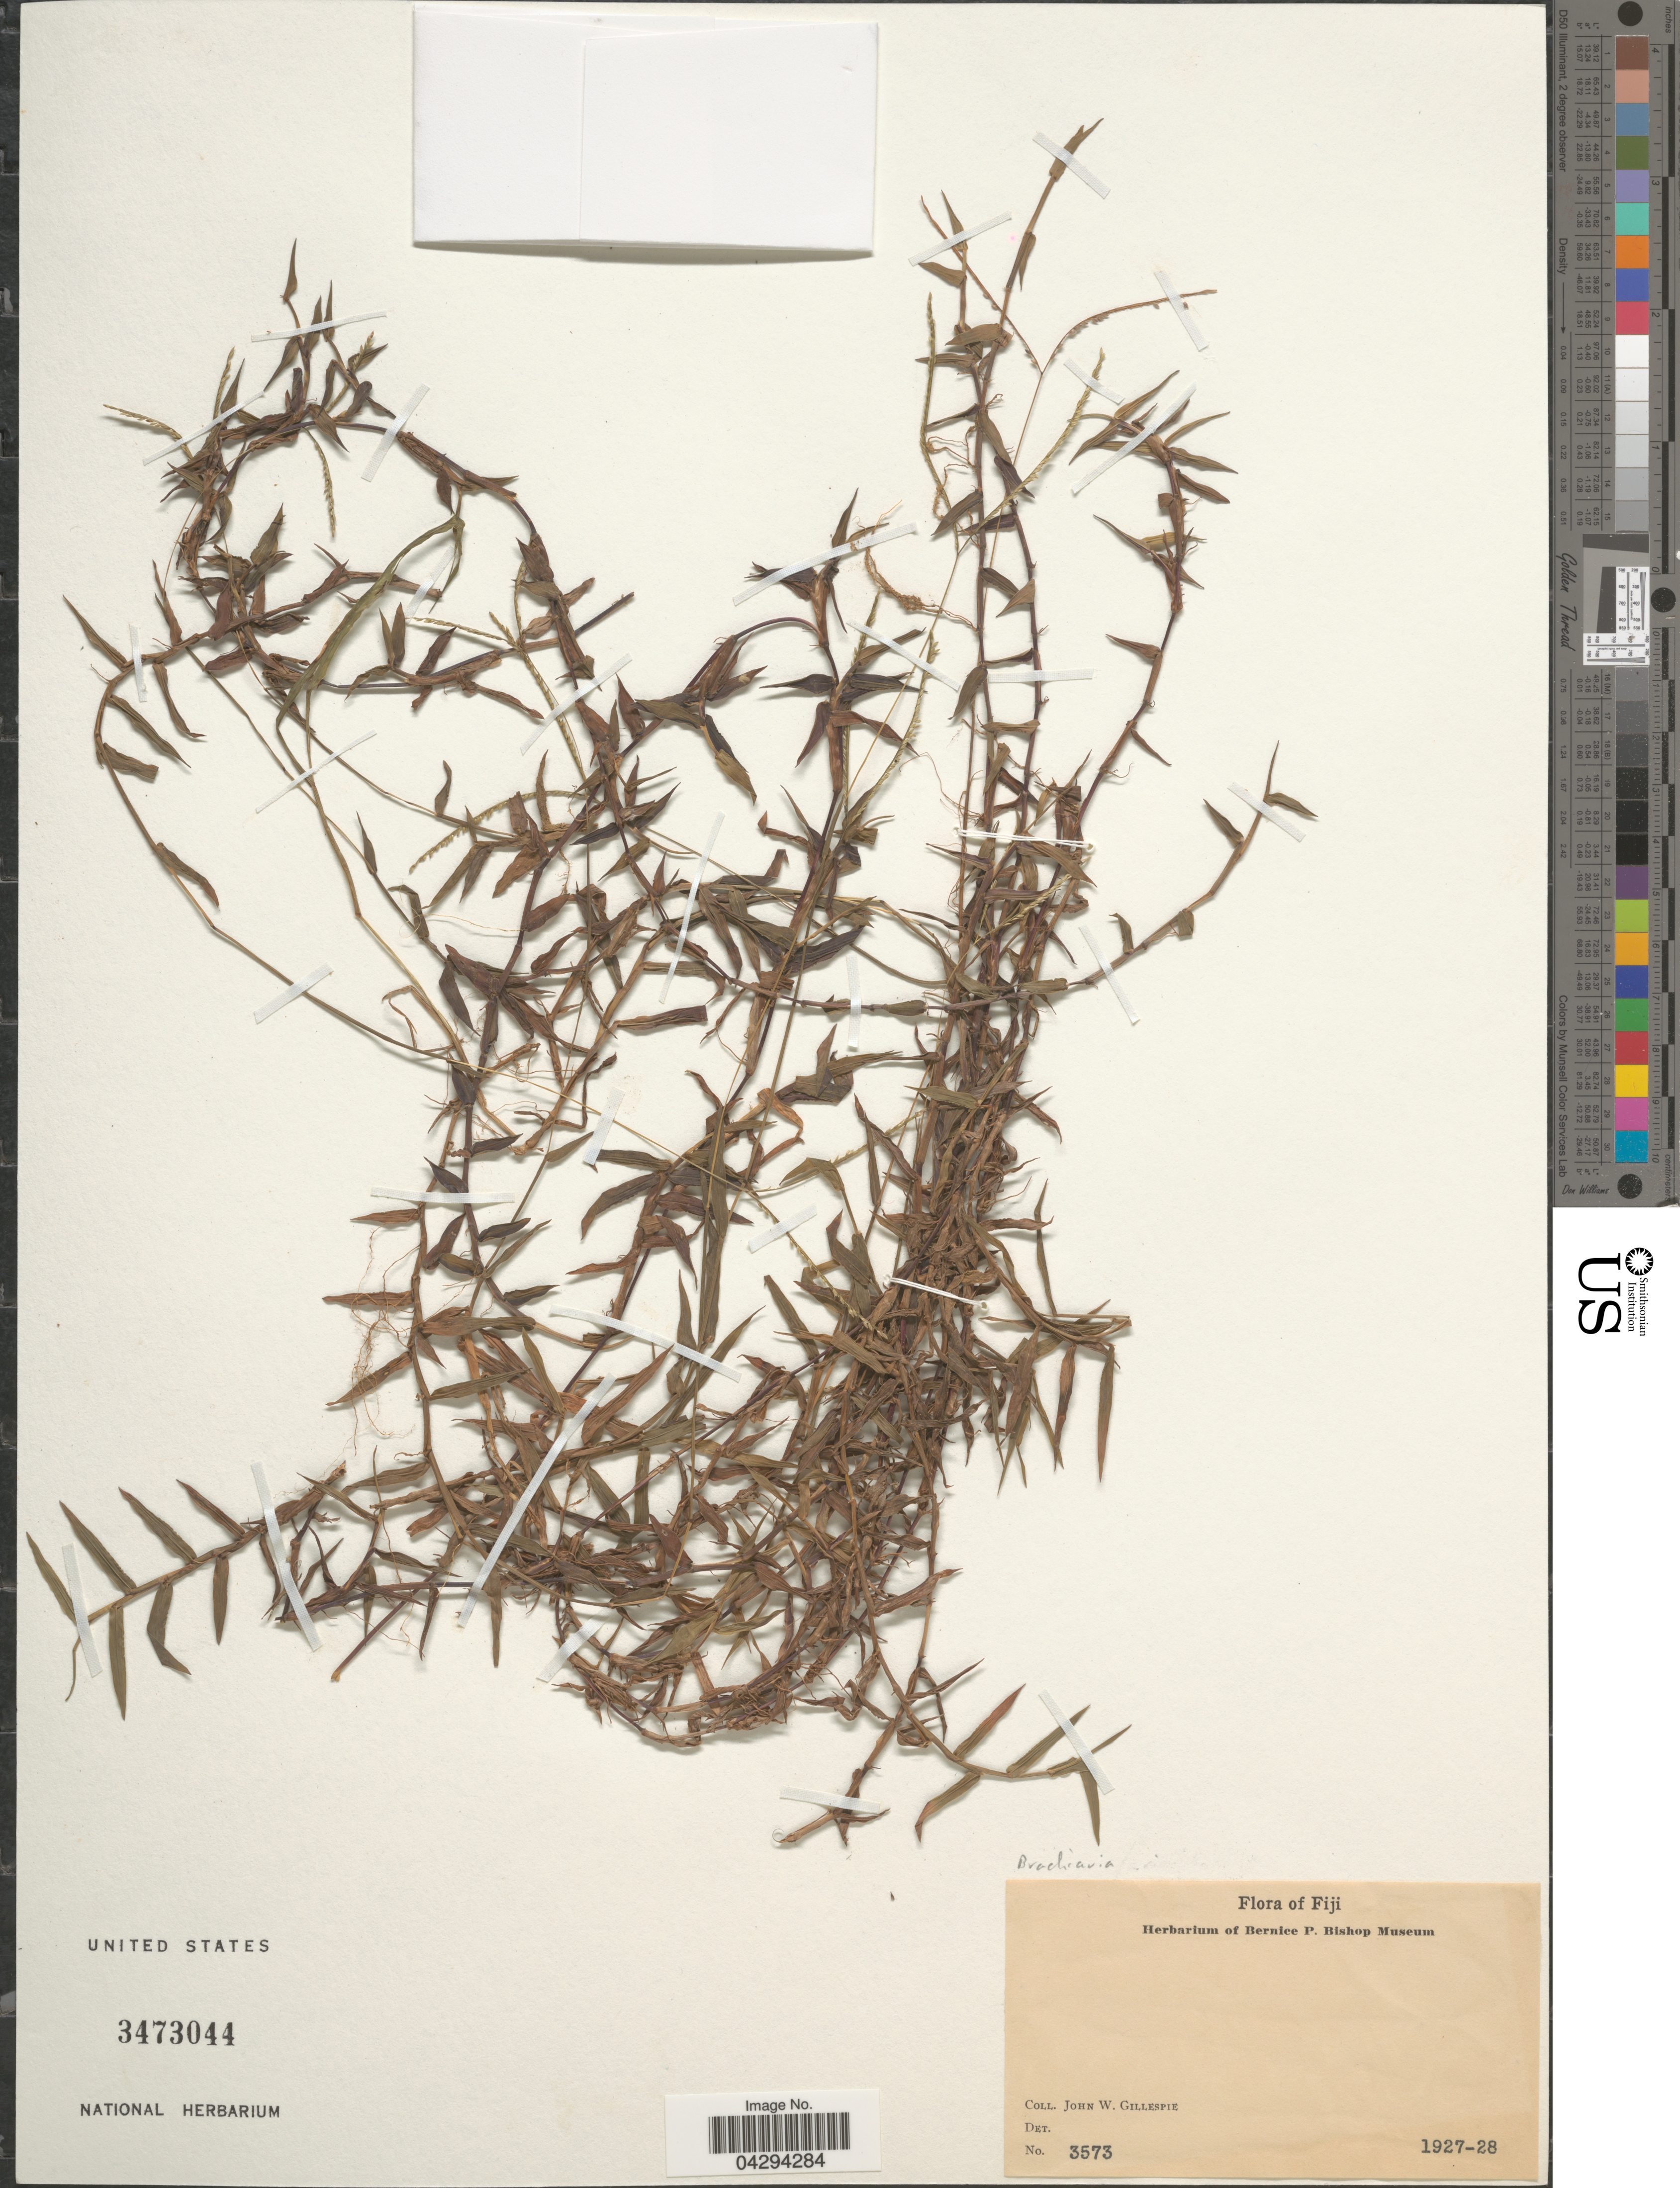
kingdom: Plantae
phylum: Tracheophyta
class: Liliopsida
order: Poales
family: Poaceae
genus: Urochloa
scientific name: Urochloa sp.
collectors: J. W. Gillespie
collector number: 3573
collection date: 1927/1928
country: Fiji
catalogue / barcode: US 3473044